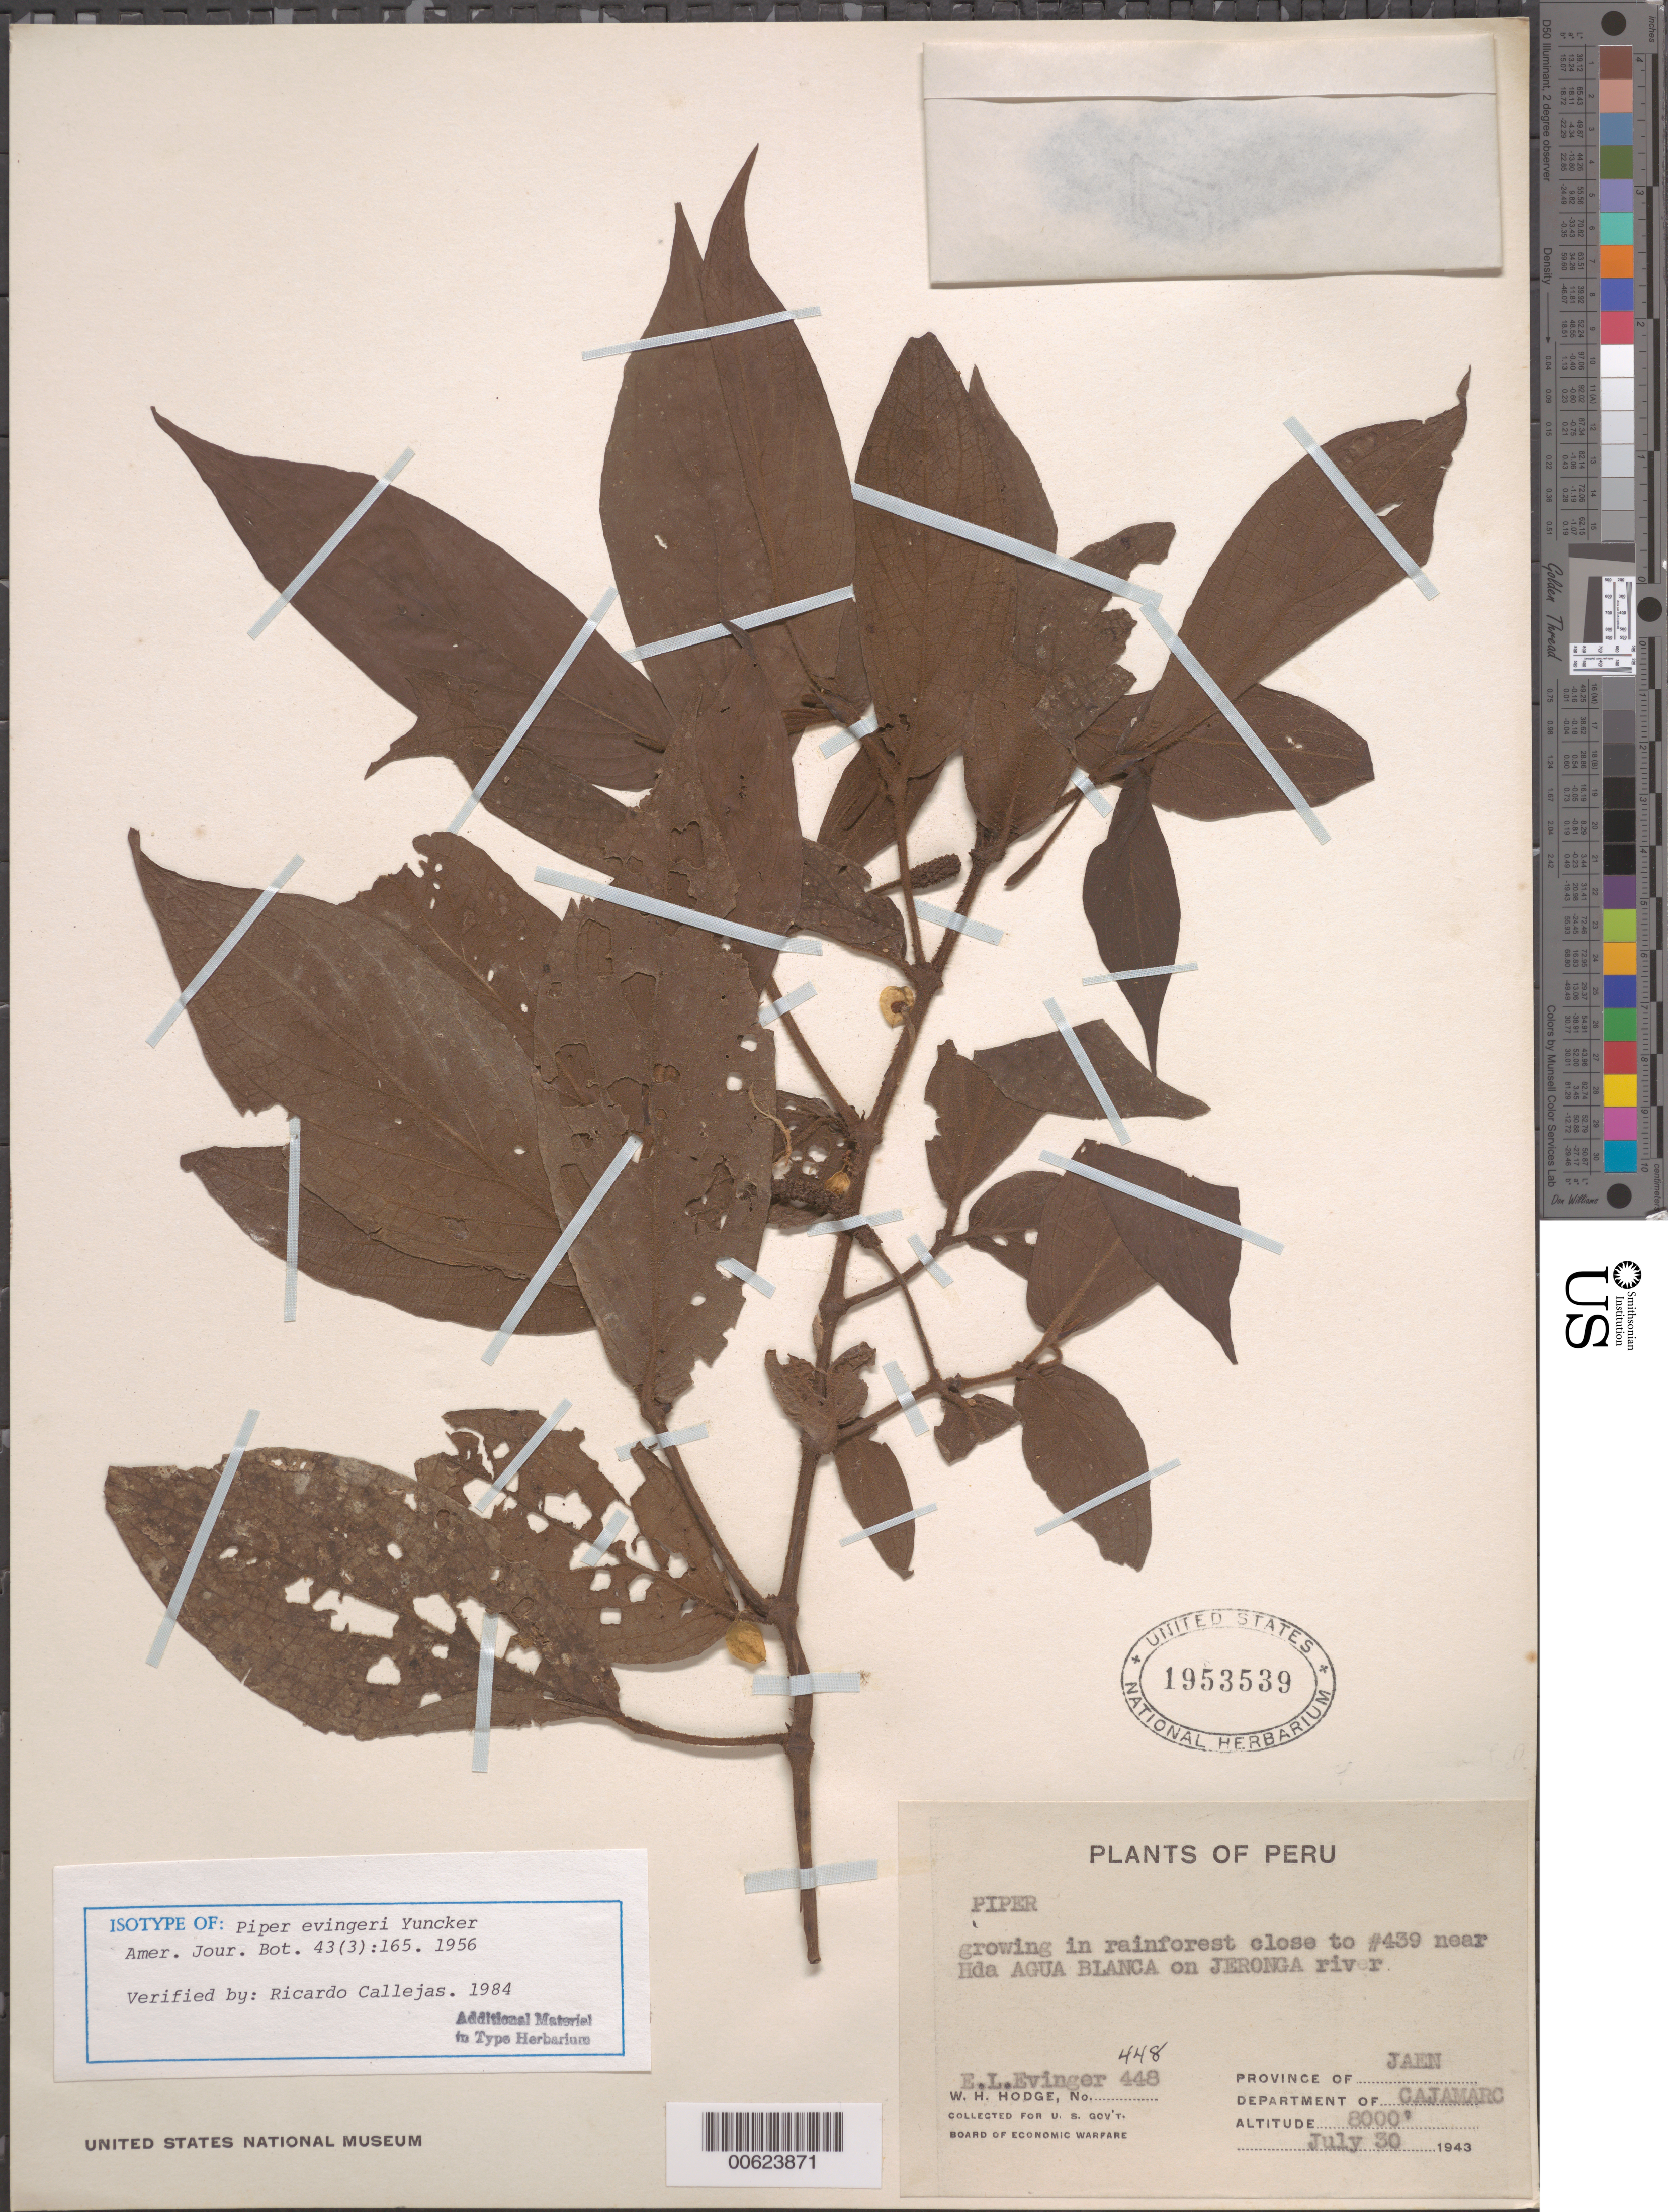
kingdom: Plantae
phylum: Tracheophyta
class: Magnoliopsida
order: Piperales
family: Piperaceae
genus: Piper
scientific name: Piper evingeri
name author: Yunck.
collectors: E. Evinger & W. Hodge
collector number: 448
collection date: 1943-07-30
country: Peru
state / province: Cajamarca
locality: Growing in rainforest close to #439 near Hda Agua Blanca on Jeronga river. Province of Jaen. Department of Cajamarc.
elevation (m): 2438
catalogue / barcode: US 1953539